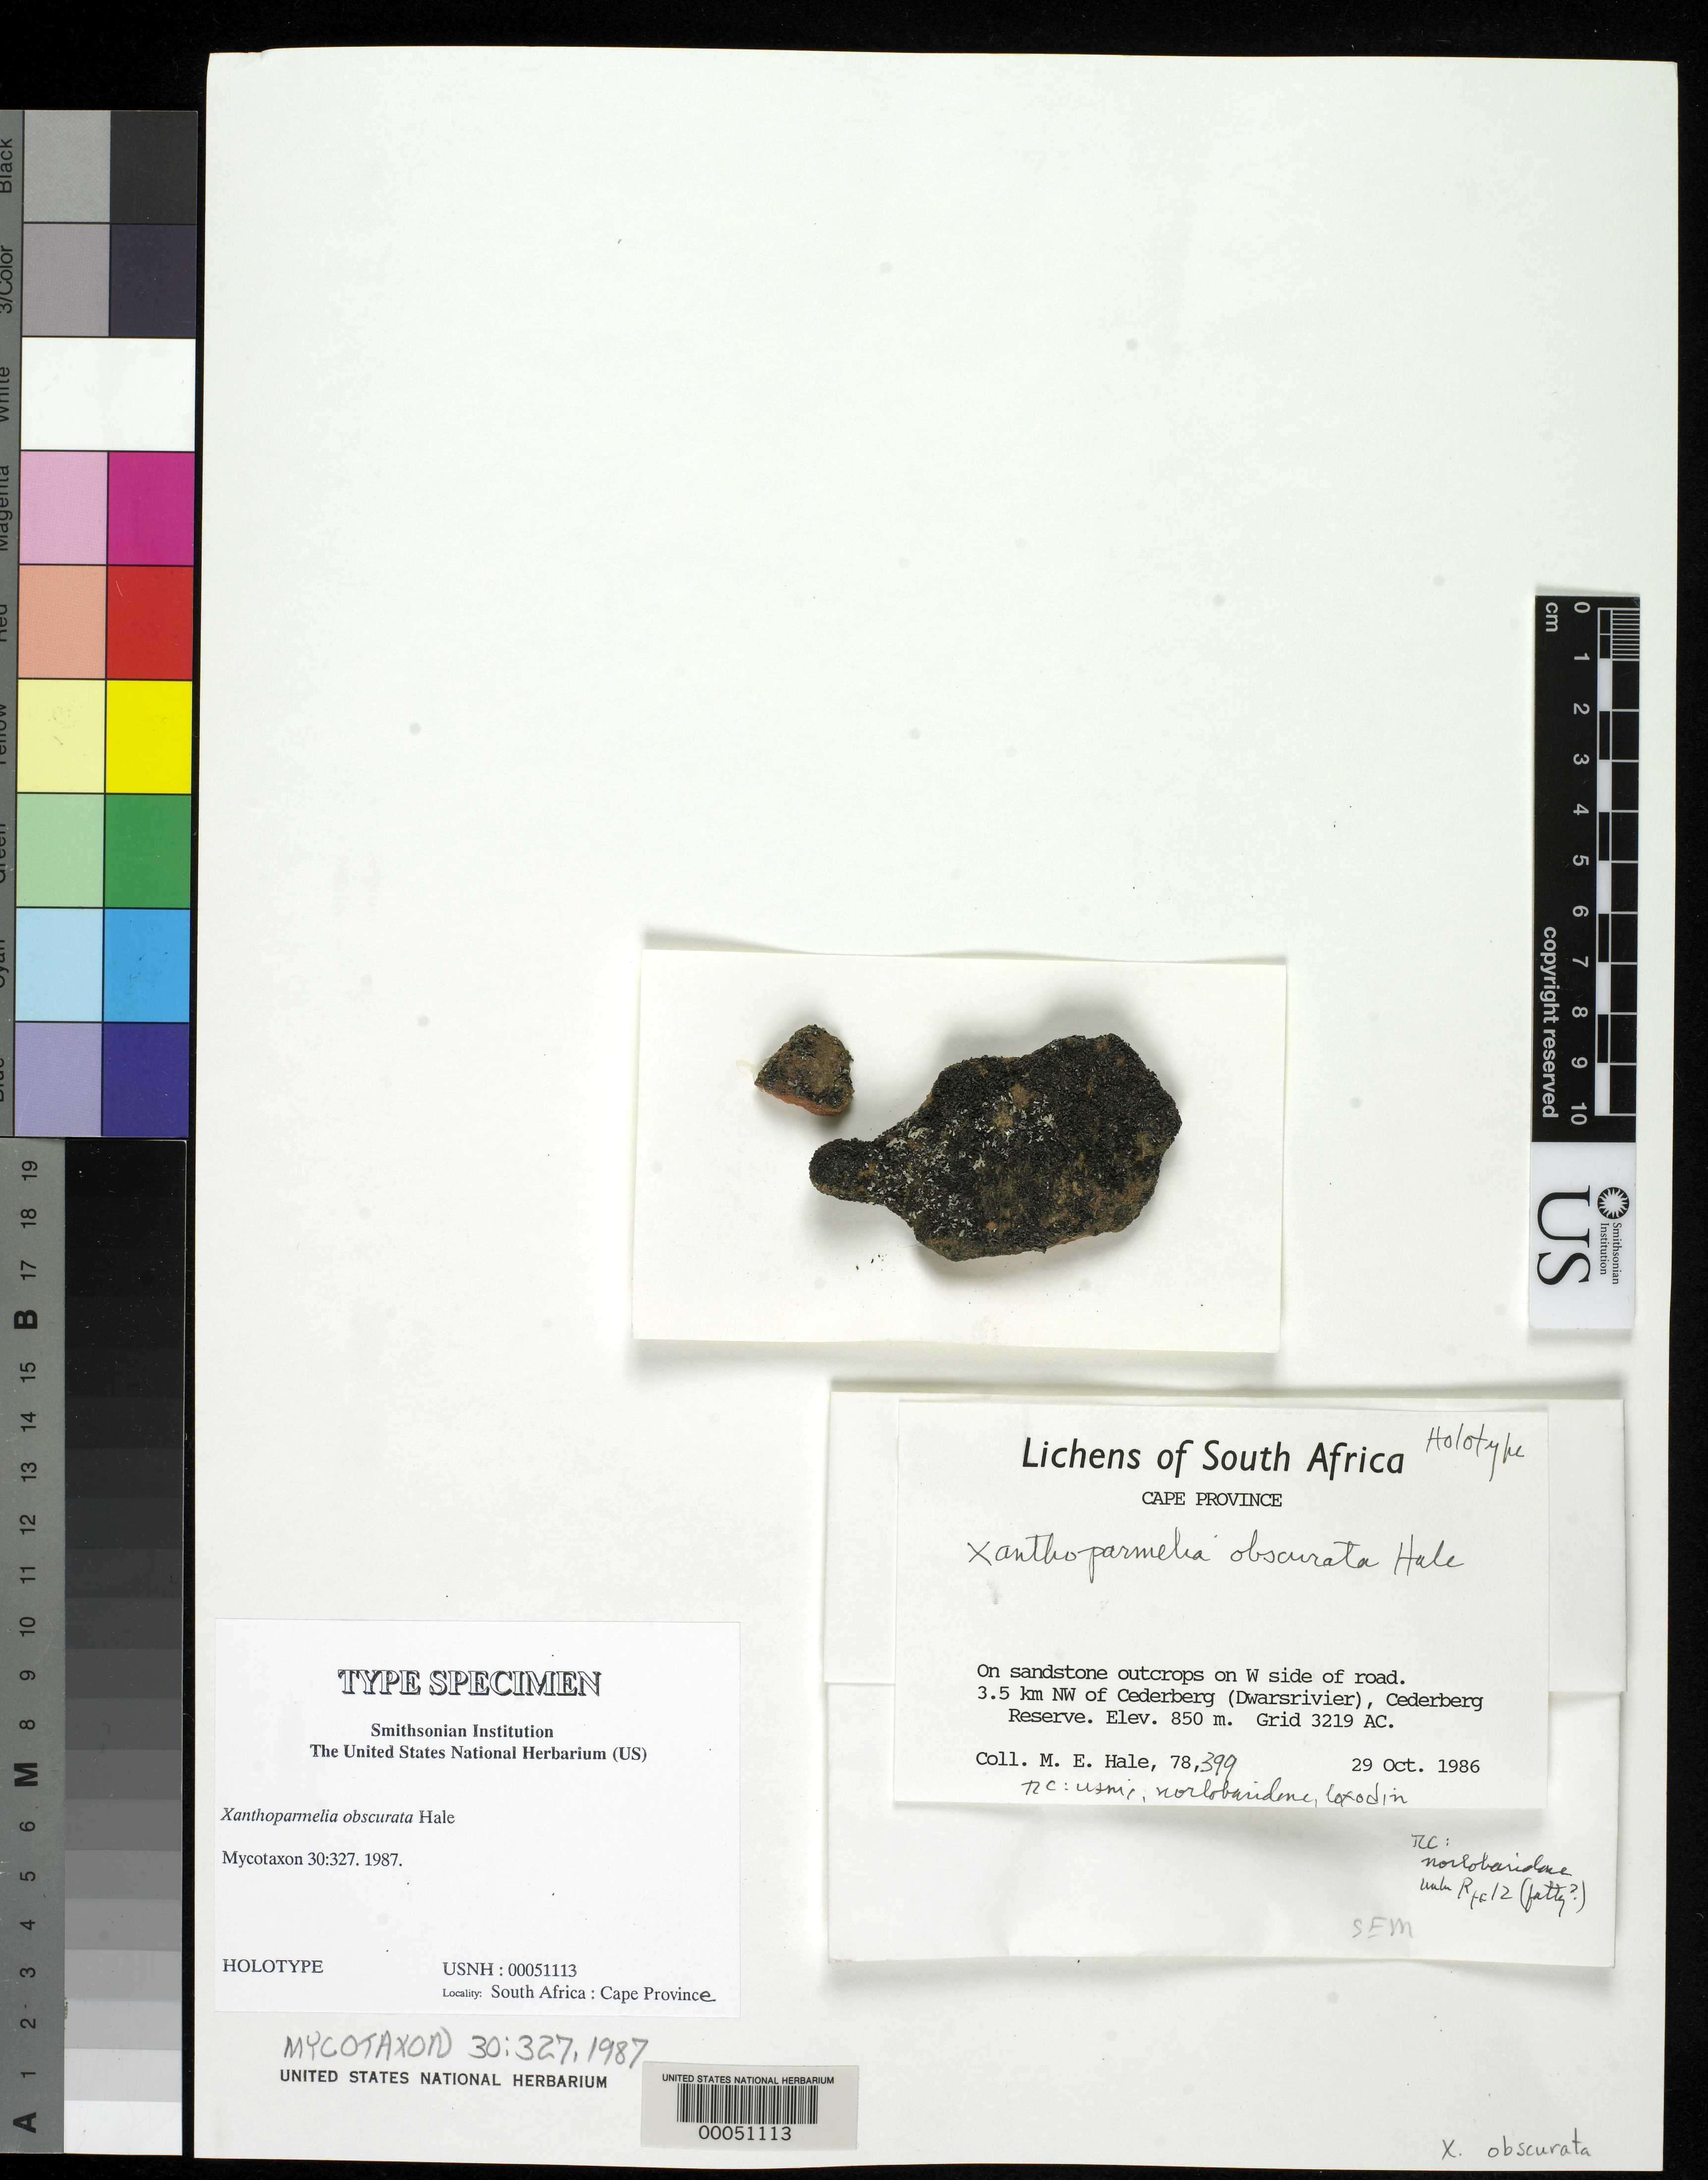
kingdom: Fungi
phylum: Ascomycota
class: Lecanoromycetes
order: Lecanorales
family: Parmeliaceae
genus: Xanthoparmelia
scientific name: Xanthoparmelia obscurata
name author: Hale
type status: Holotype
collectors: M. Hale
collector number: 78399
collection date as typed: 29 Oct 1986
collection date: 1986-10-29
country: South Africa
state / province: Western Cape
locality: Grid 3219 AC. 3.5 km NW of Cederberg (Dwarsivier), Cederberg Reserve on sandstone outcrops on W side of road.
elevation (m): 850